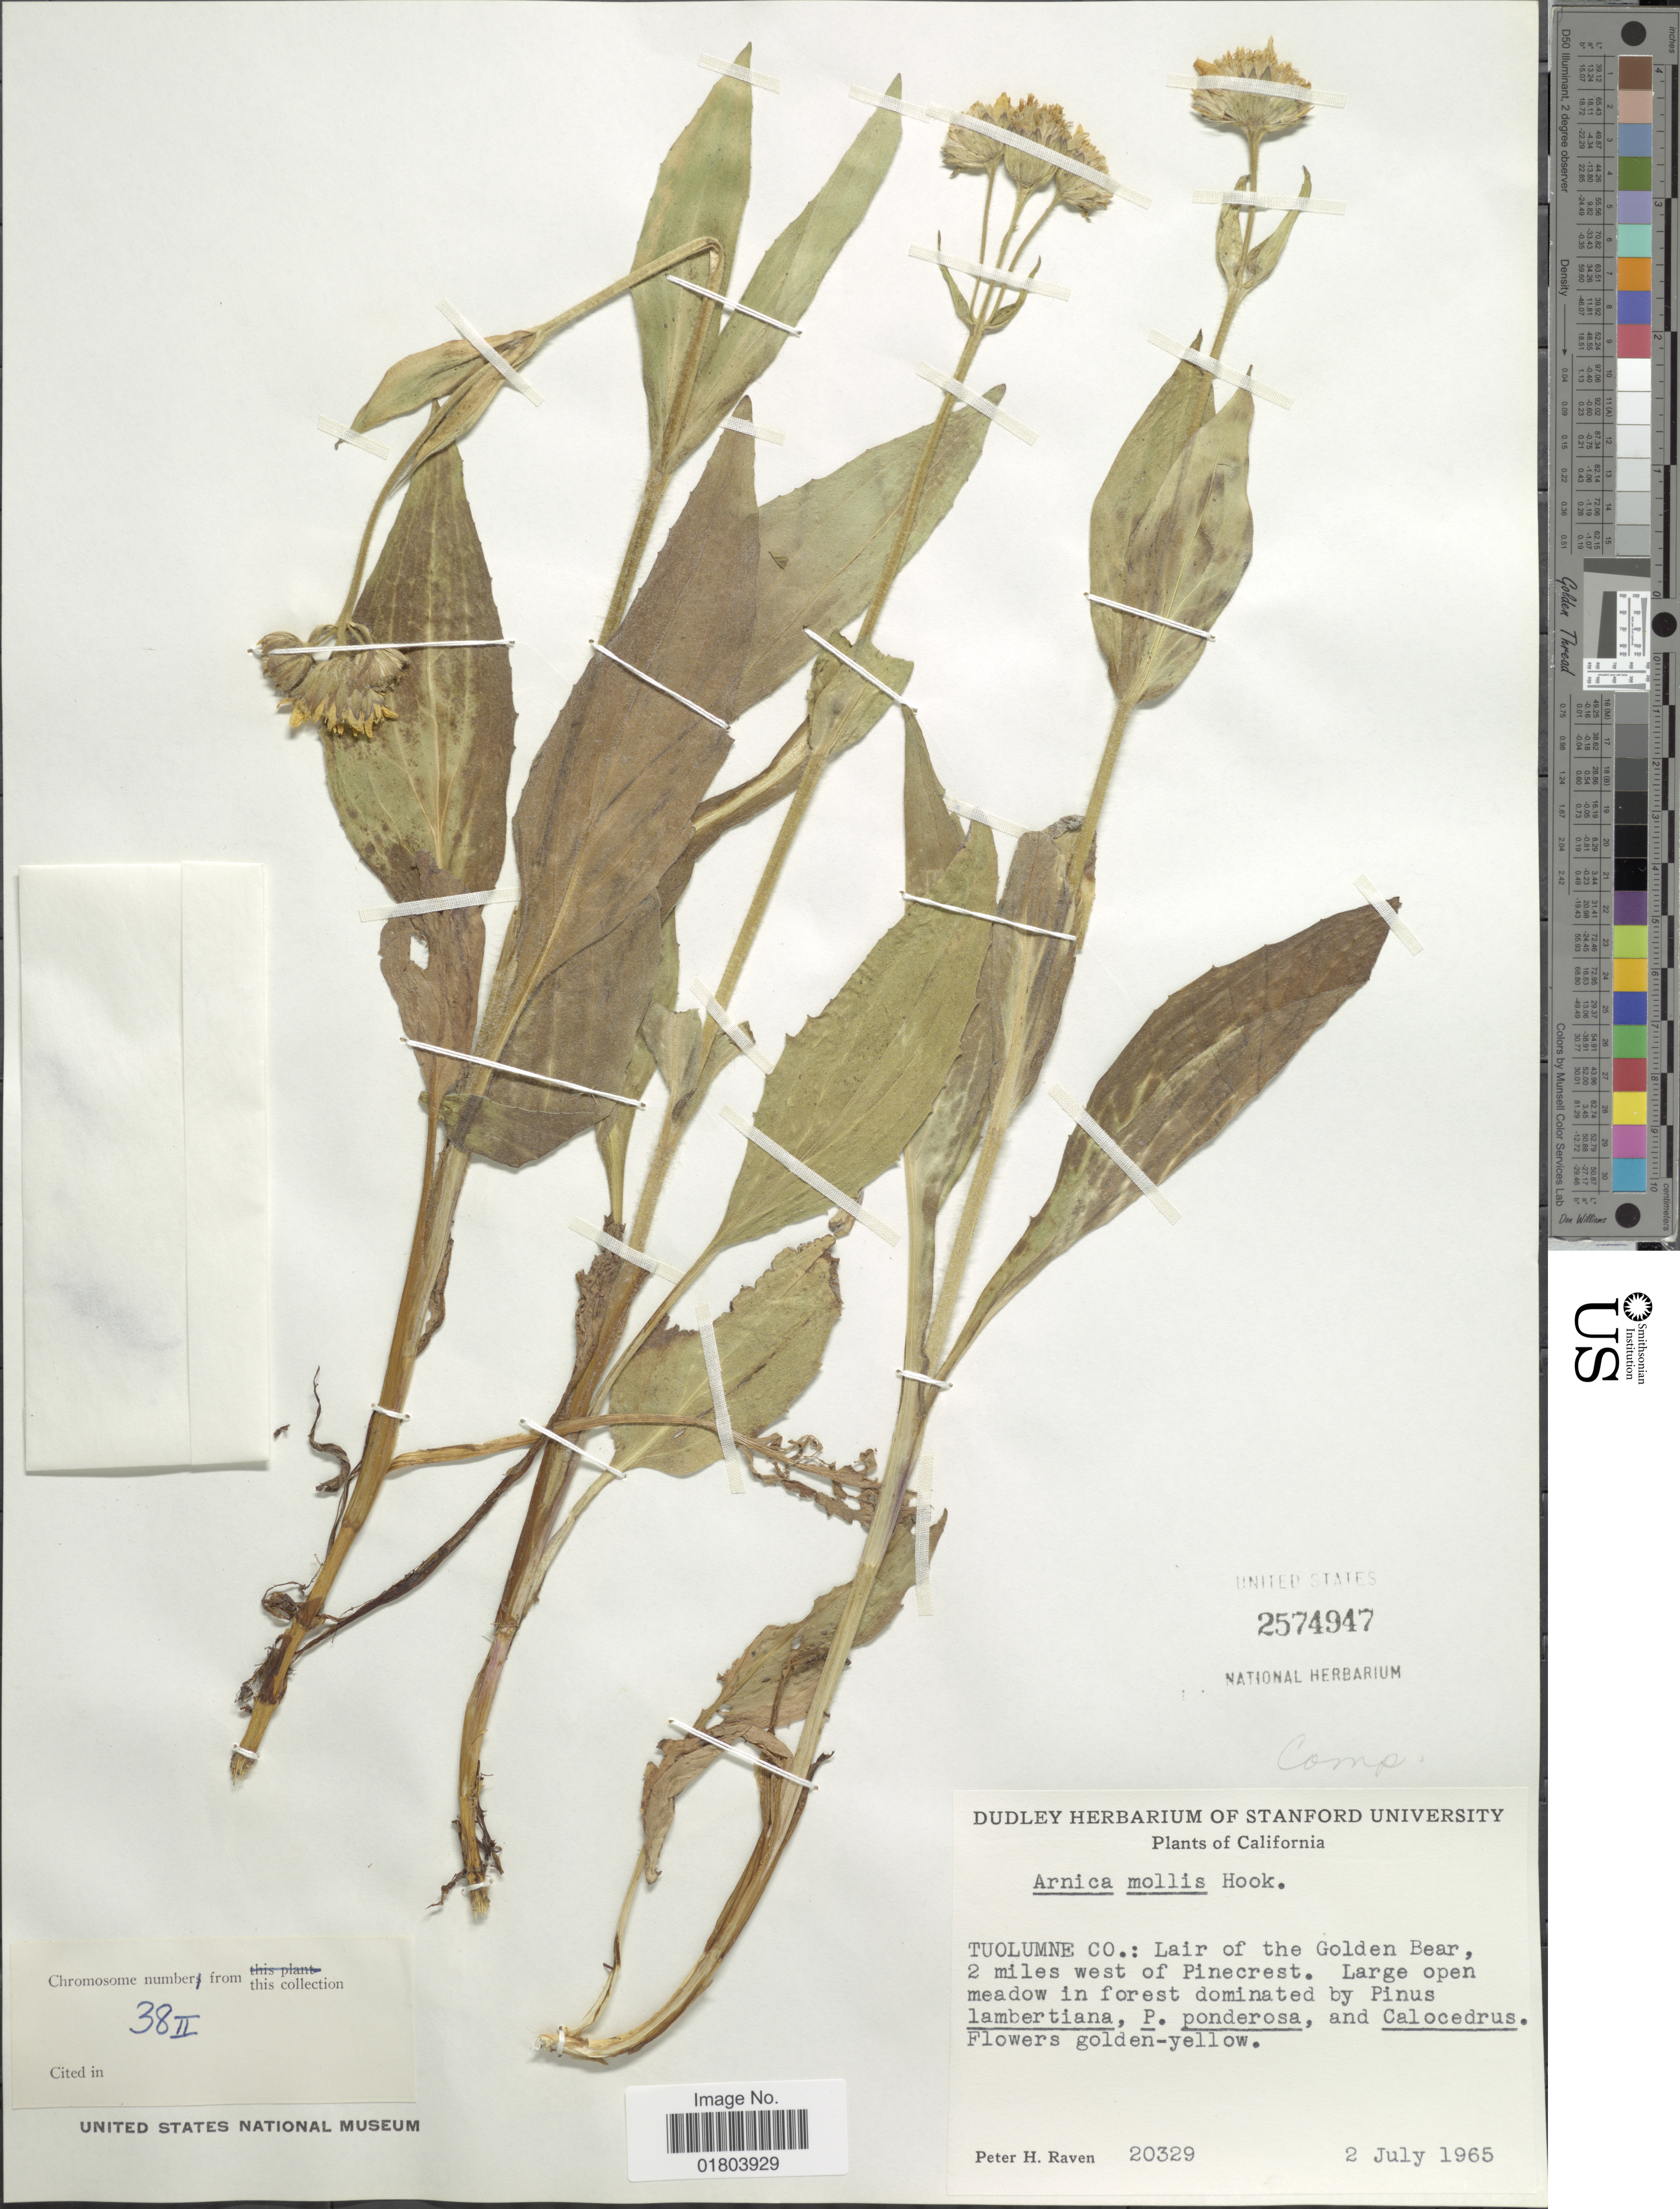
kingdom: Plantae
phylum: Tracheophyta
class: Magnoliopsida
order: Asterales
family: Asteraceae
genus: Arnica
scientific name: Arnica mollis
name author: Hook.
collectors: P. Raven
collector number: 20329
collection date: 1965-07-02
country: United States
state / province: California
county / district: Tuolumne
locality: Tuolumne Co.: Lair of the Golden Bear, 2 miles west of Pinecrest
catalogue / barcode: US 2574947